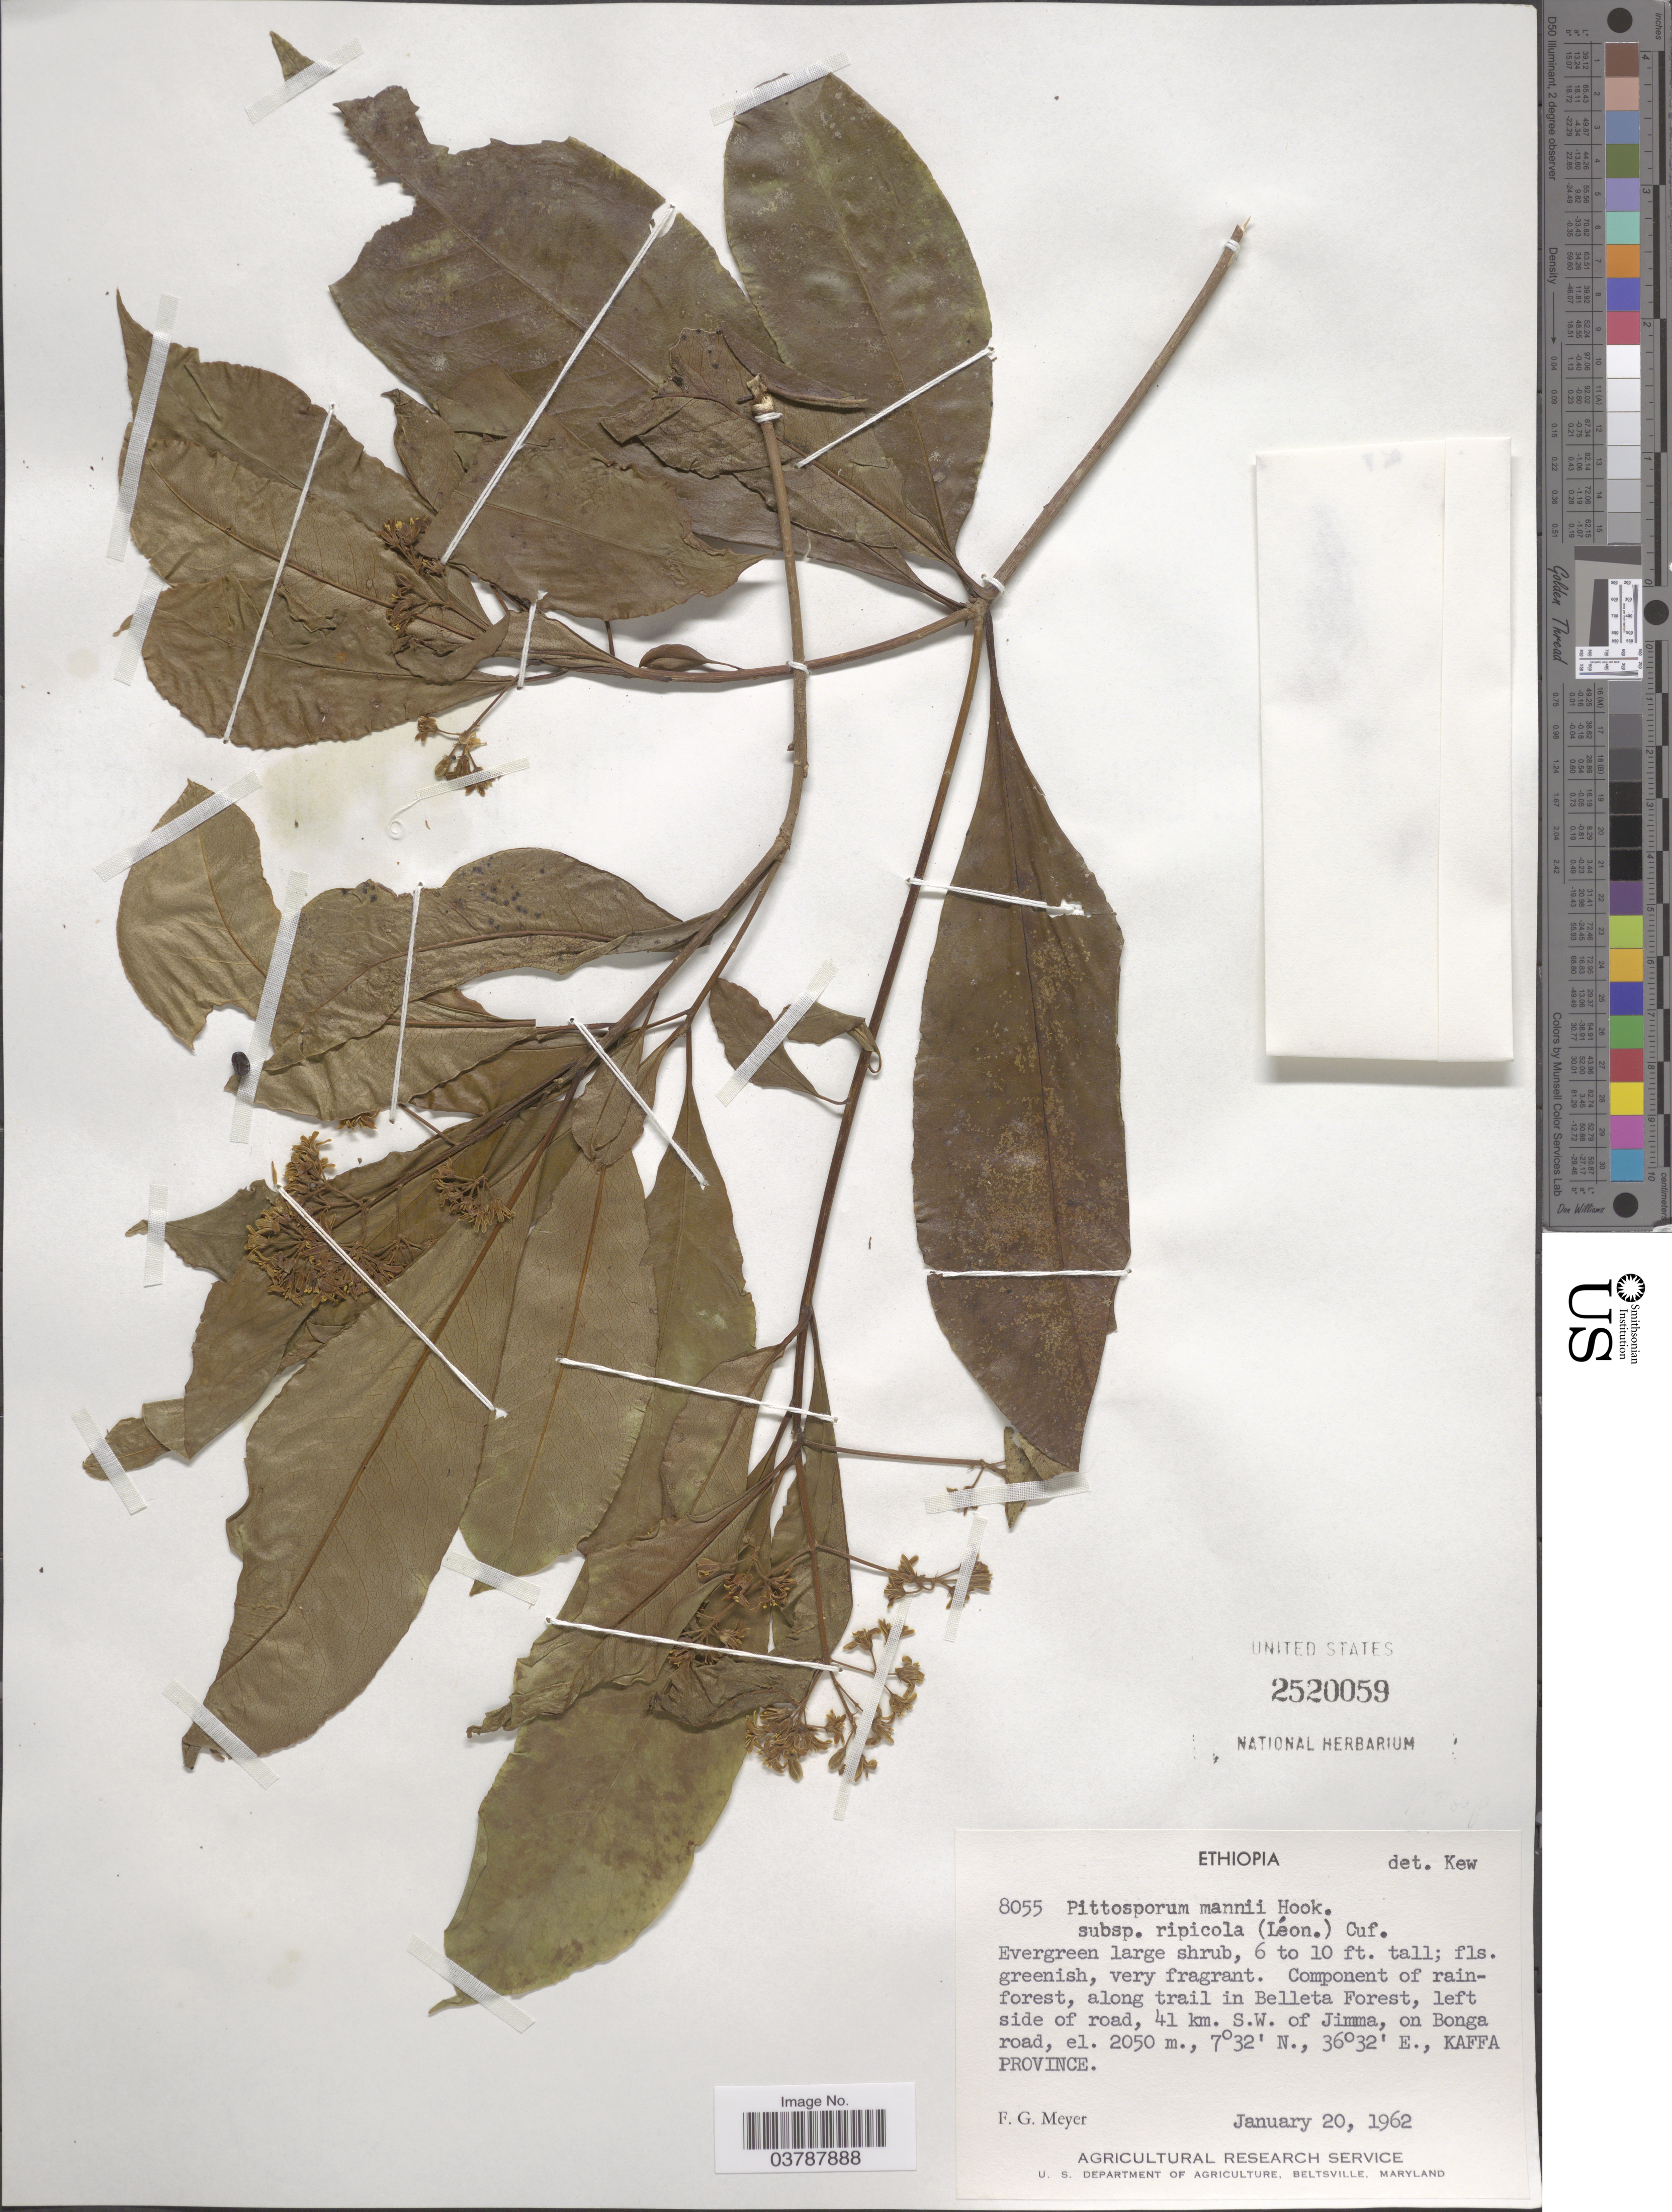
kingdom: Plantae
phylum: Tracheophyta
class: Magnoliopsida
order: Apiales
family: Pittosporaceae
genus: Pittosporum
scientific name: Pittosporum mannii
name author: Hook. f.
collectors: F. G. Meyer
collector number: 8055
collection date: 1962-01-20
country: Ethiopia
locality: Along trail in Belleta Forest, left side of road, 41 km. S.W. of Jimma, on Bonga road. Kaffa Province.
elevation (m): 2050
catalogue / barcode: US 2520059